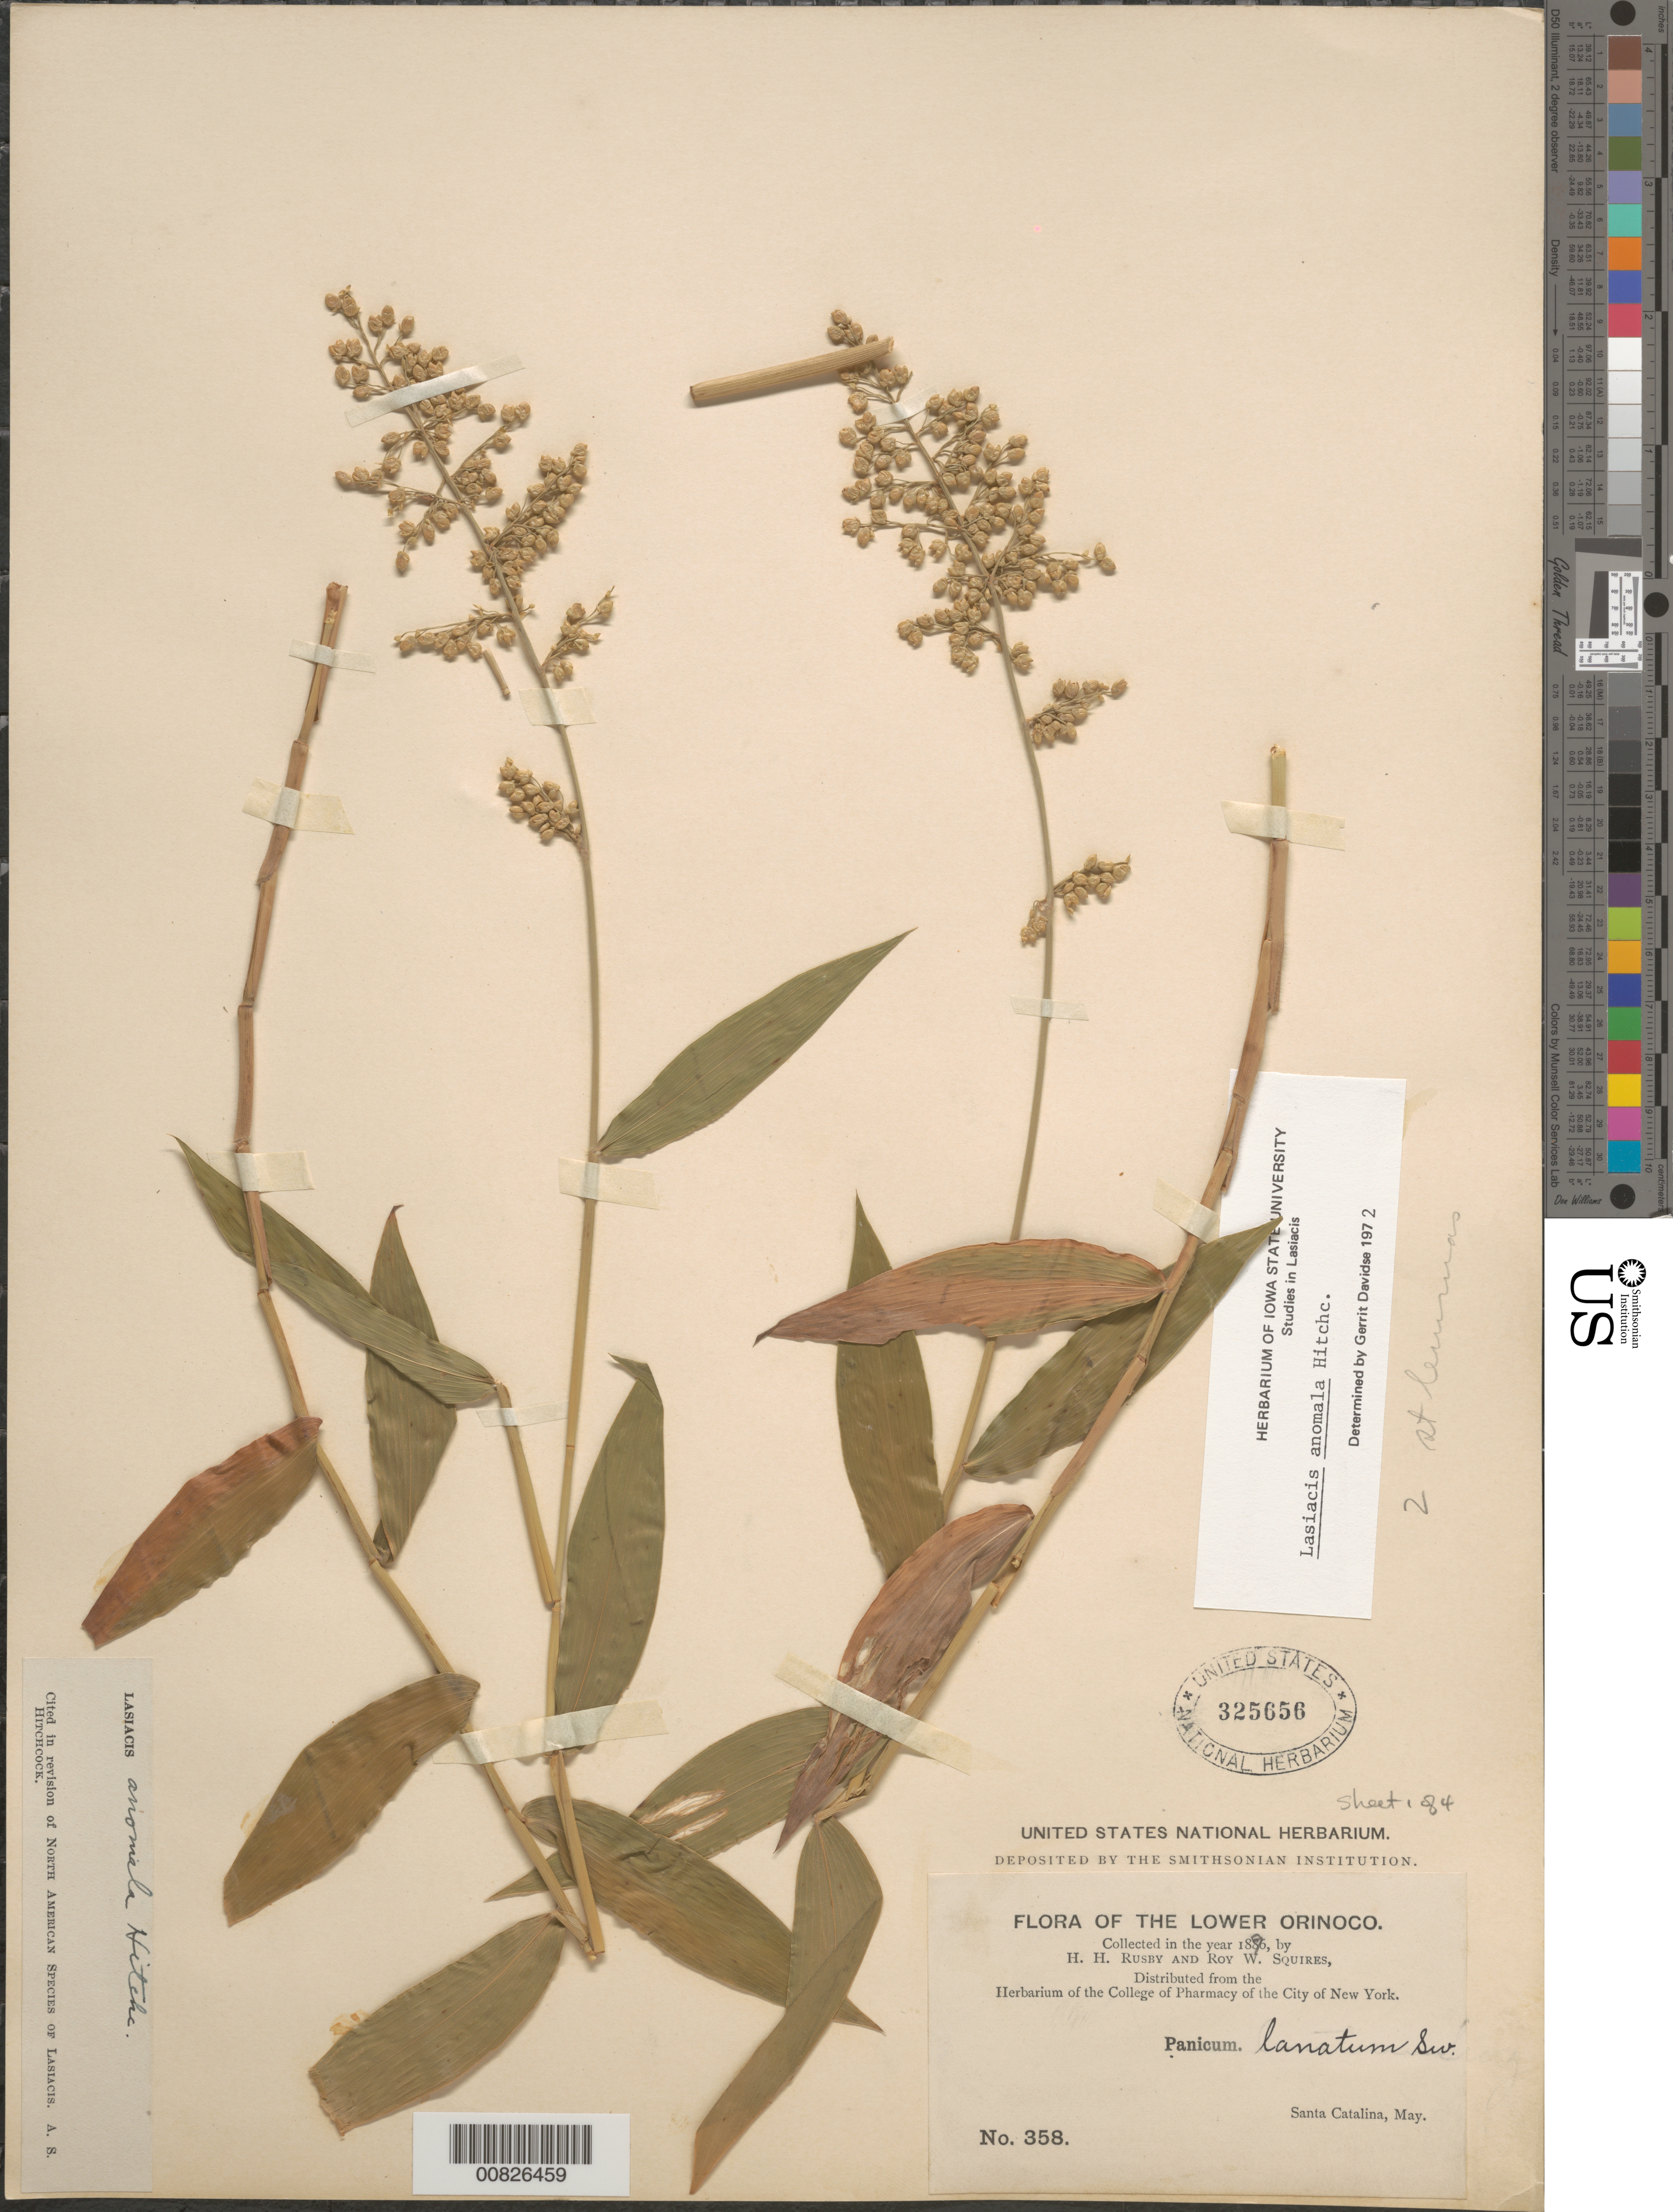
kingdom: Plantae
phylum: Tracheophyta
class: Liliopsida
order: Poales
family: Poaceae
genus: Lasiacis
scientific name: Lasiacis anomala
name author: Hitchc.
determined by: Davidse, Gerrit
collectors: H. H. Rusby & R. Squires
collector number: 358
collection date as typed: May 1896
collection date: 1896-05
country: Venezuela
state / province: Delta Amacuro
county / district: Tucupita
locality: Lower Orinoco, Santa Catalina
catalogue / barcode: US 325656